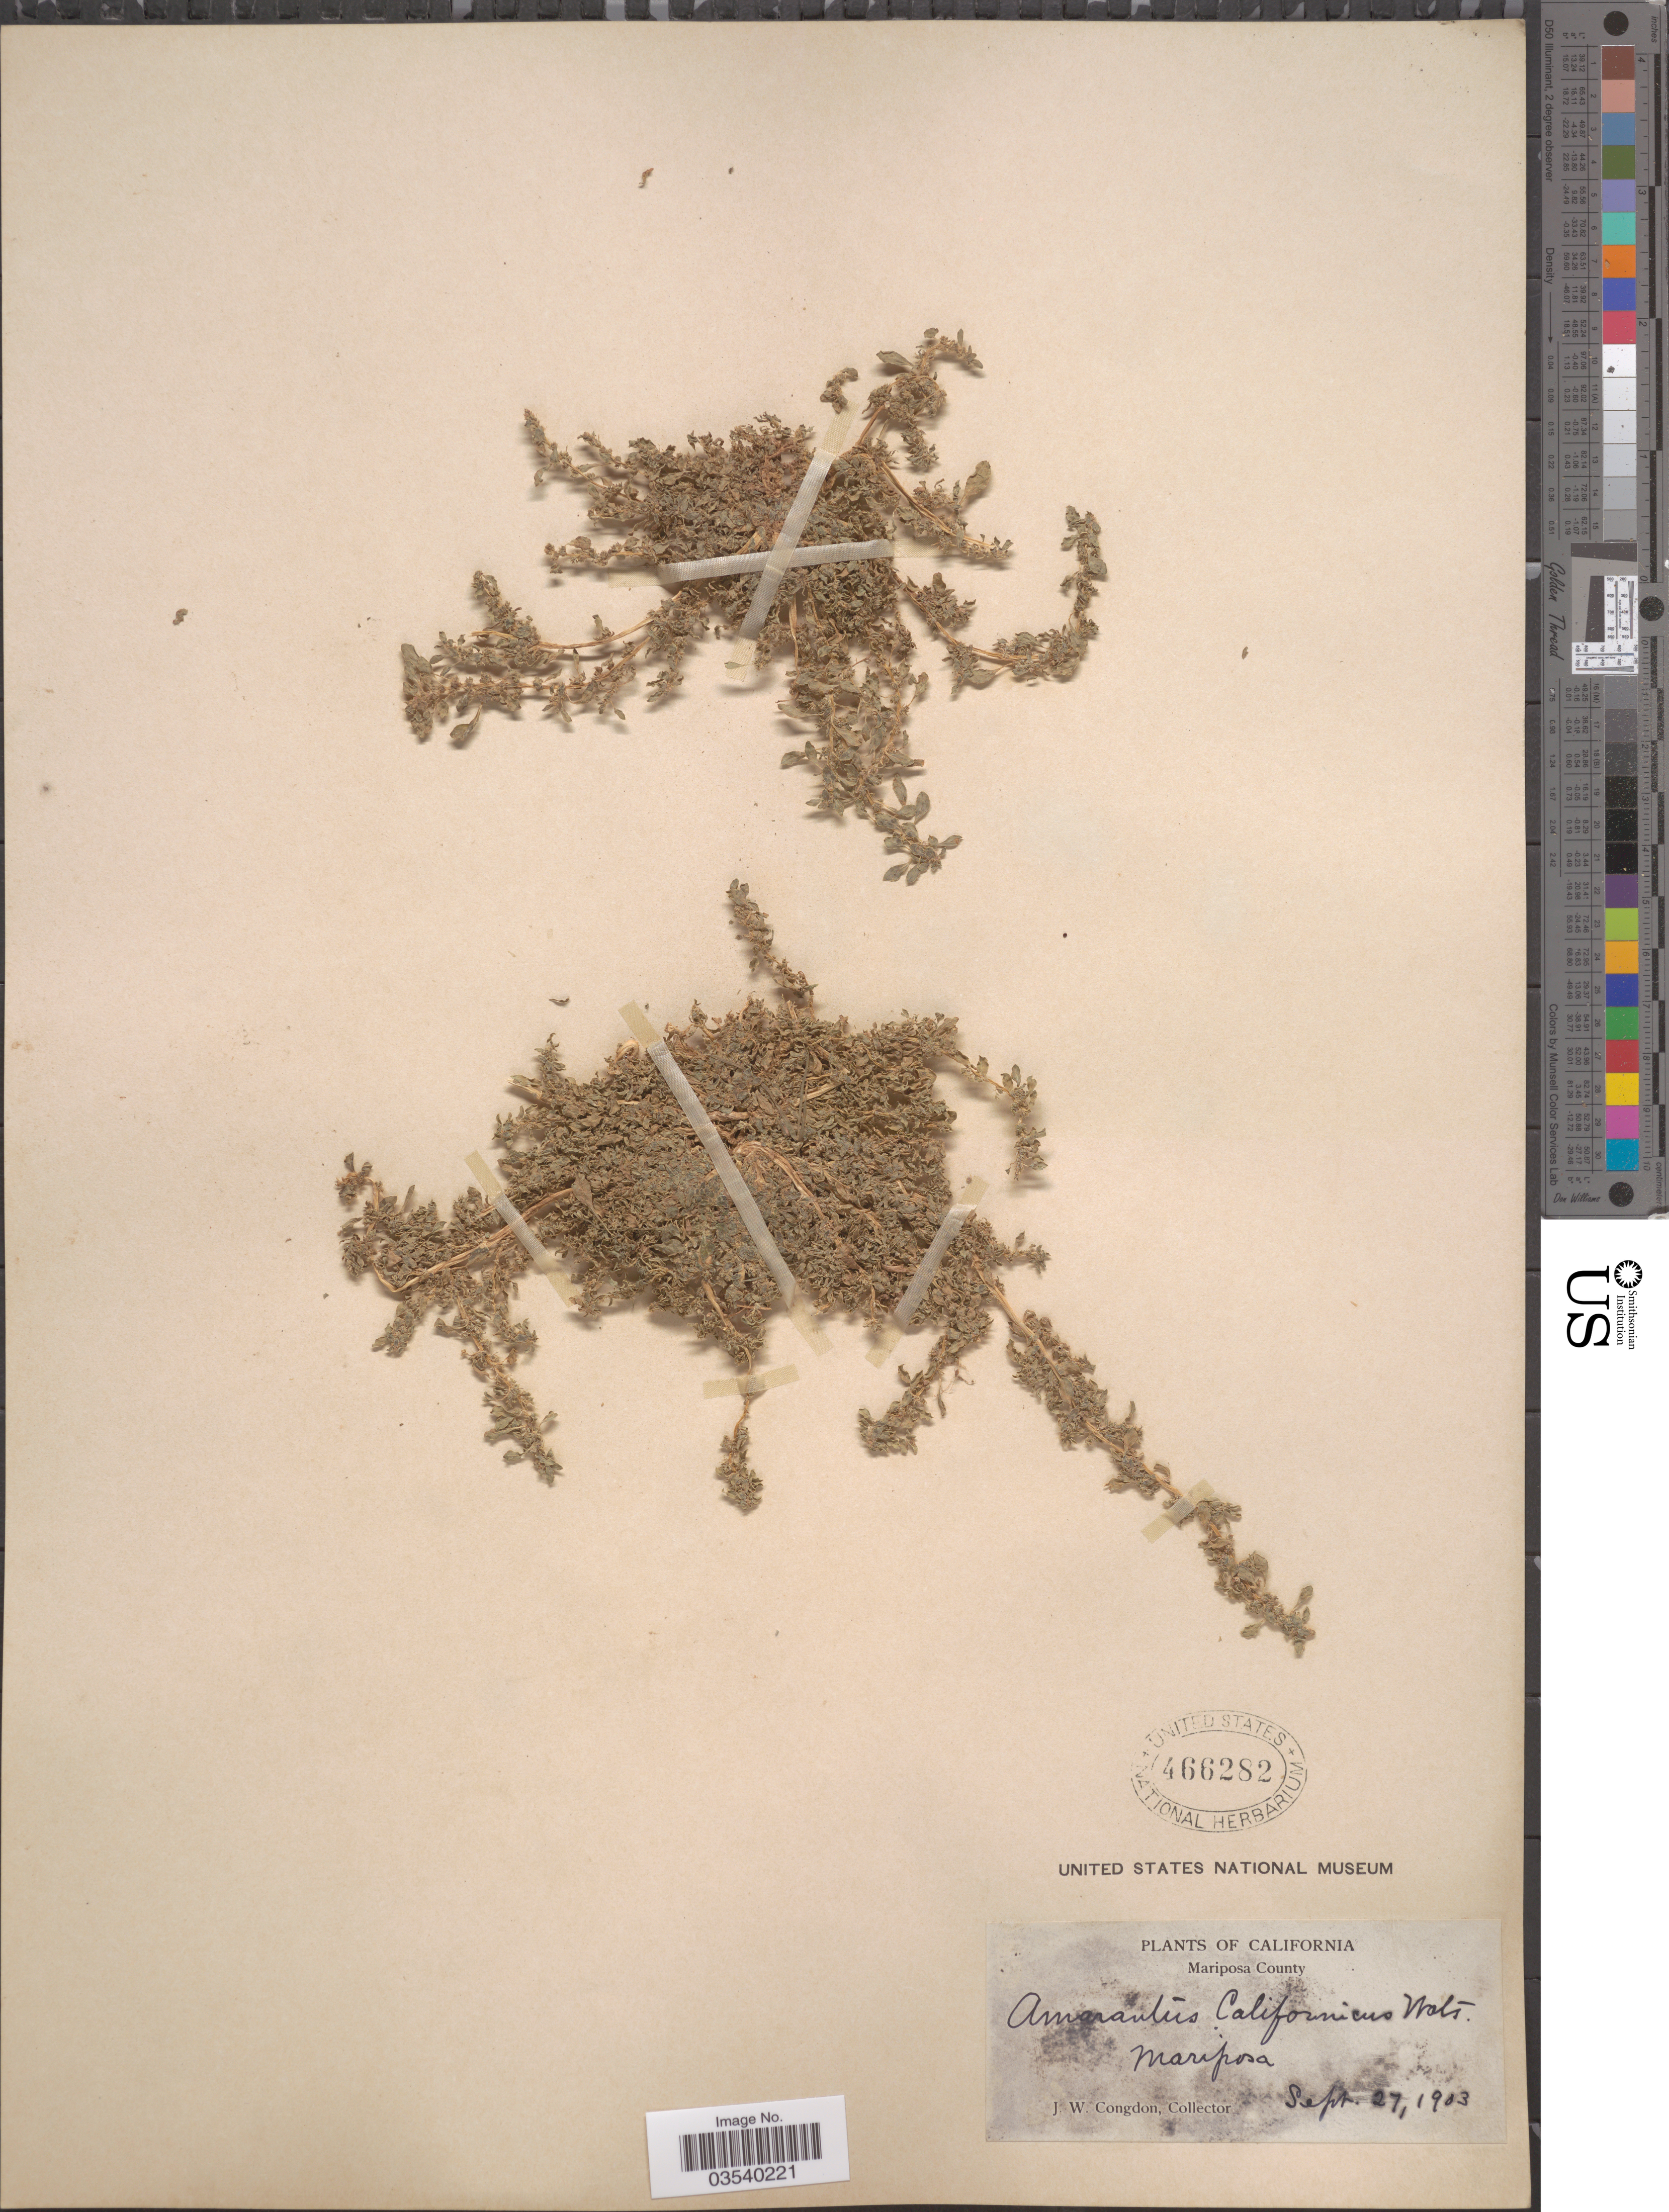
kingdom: Plantae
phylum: Tracheophyta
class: Magnoliopsida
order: Caryophyllales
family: Amaranthaceae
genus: Amaranthus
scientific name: Amaranthus californicus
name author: (Moq.) S. Watson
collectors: J. W. Congdon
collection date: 1903-09-27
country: United States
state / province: California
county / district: Mariposa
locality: Mariposa County. Mariposa.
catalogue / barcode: US 466282